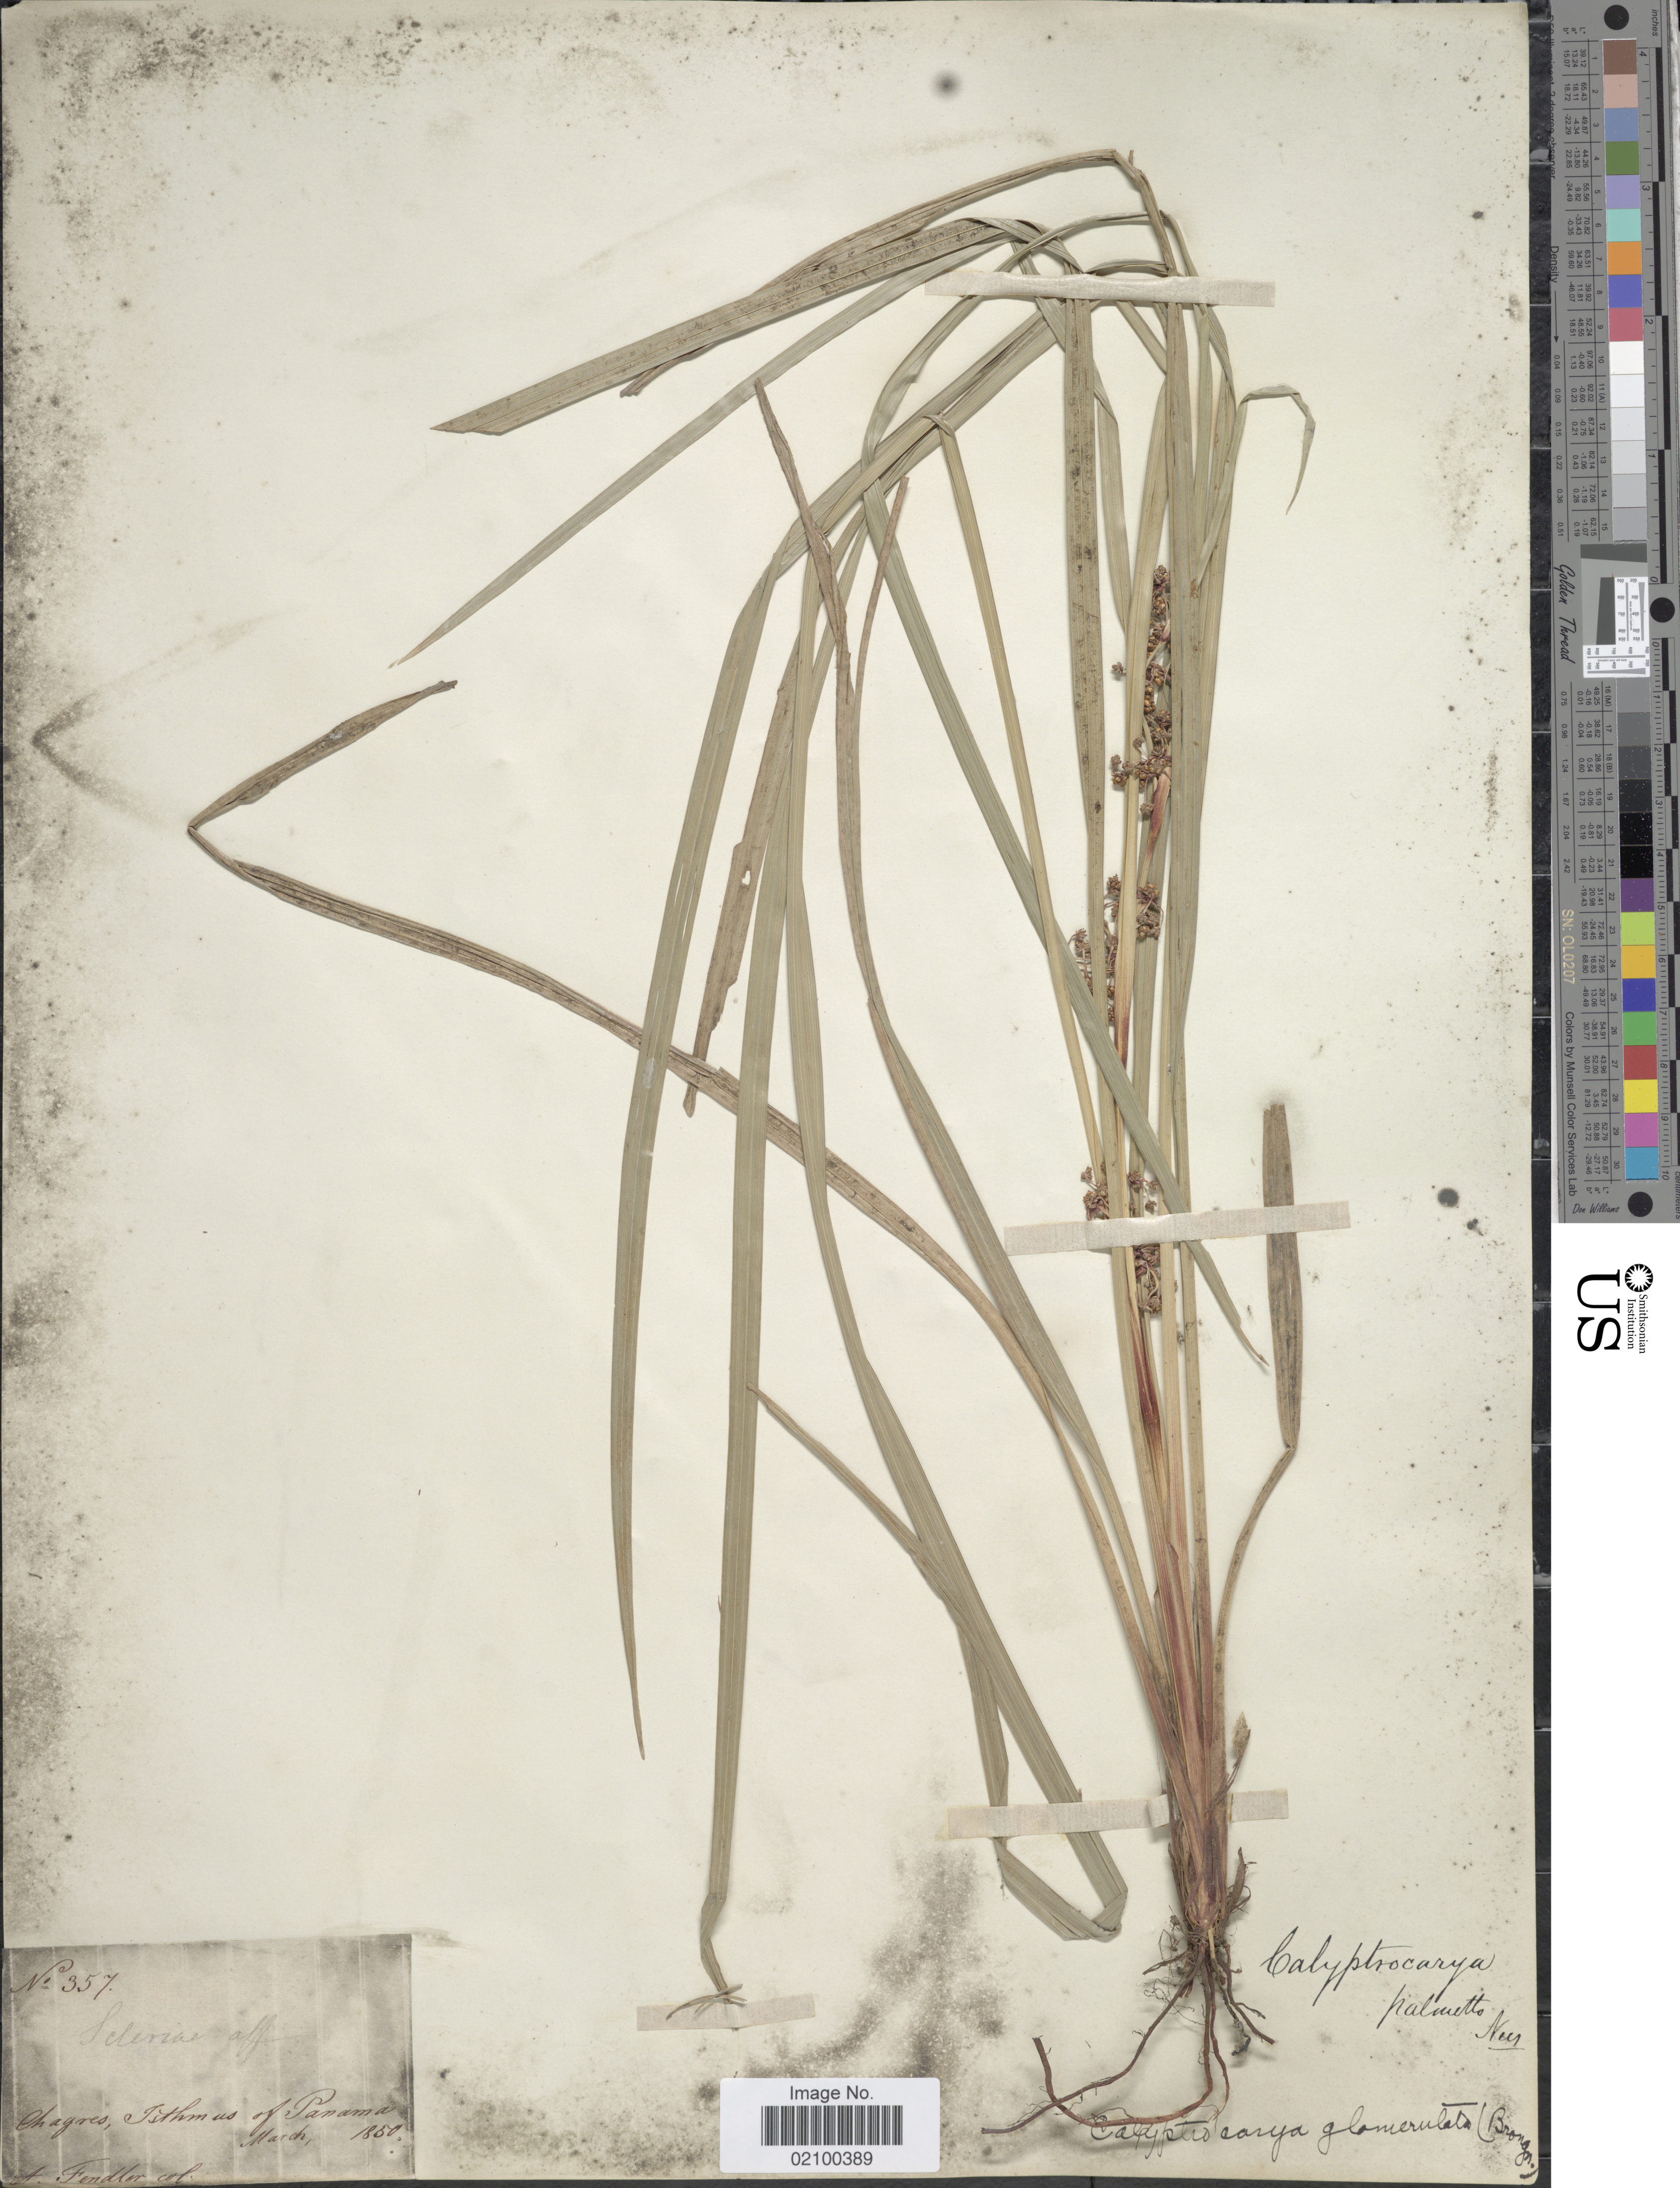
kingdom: Plantae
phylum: Tracheophyta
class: Liliopsida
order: Poales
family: Cyperaceae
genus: Calyptrocarya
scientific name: Calyptrocarya glomerulata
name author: (Brongn.) Urb.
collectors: A. Fendler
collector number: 357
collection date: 1850-03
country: Panama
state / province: Panamá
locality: Chagres, Istmus of Panama